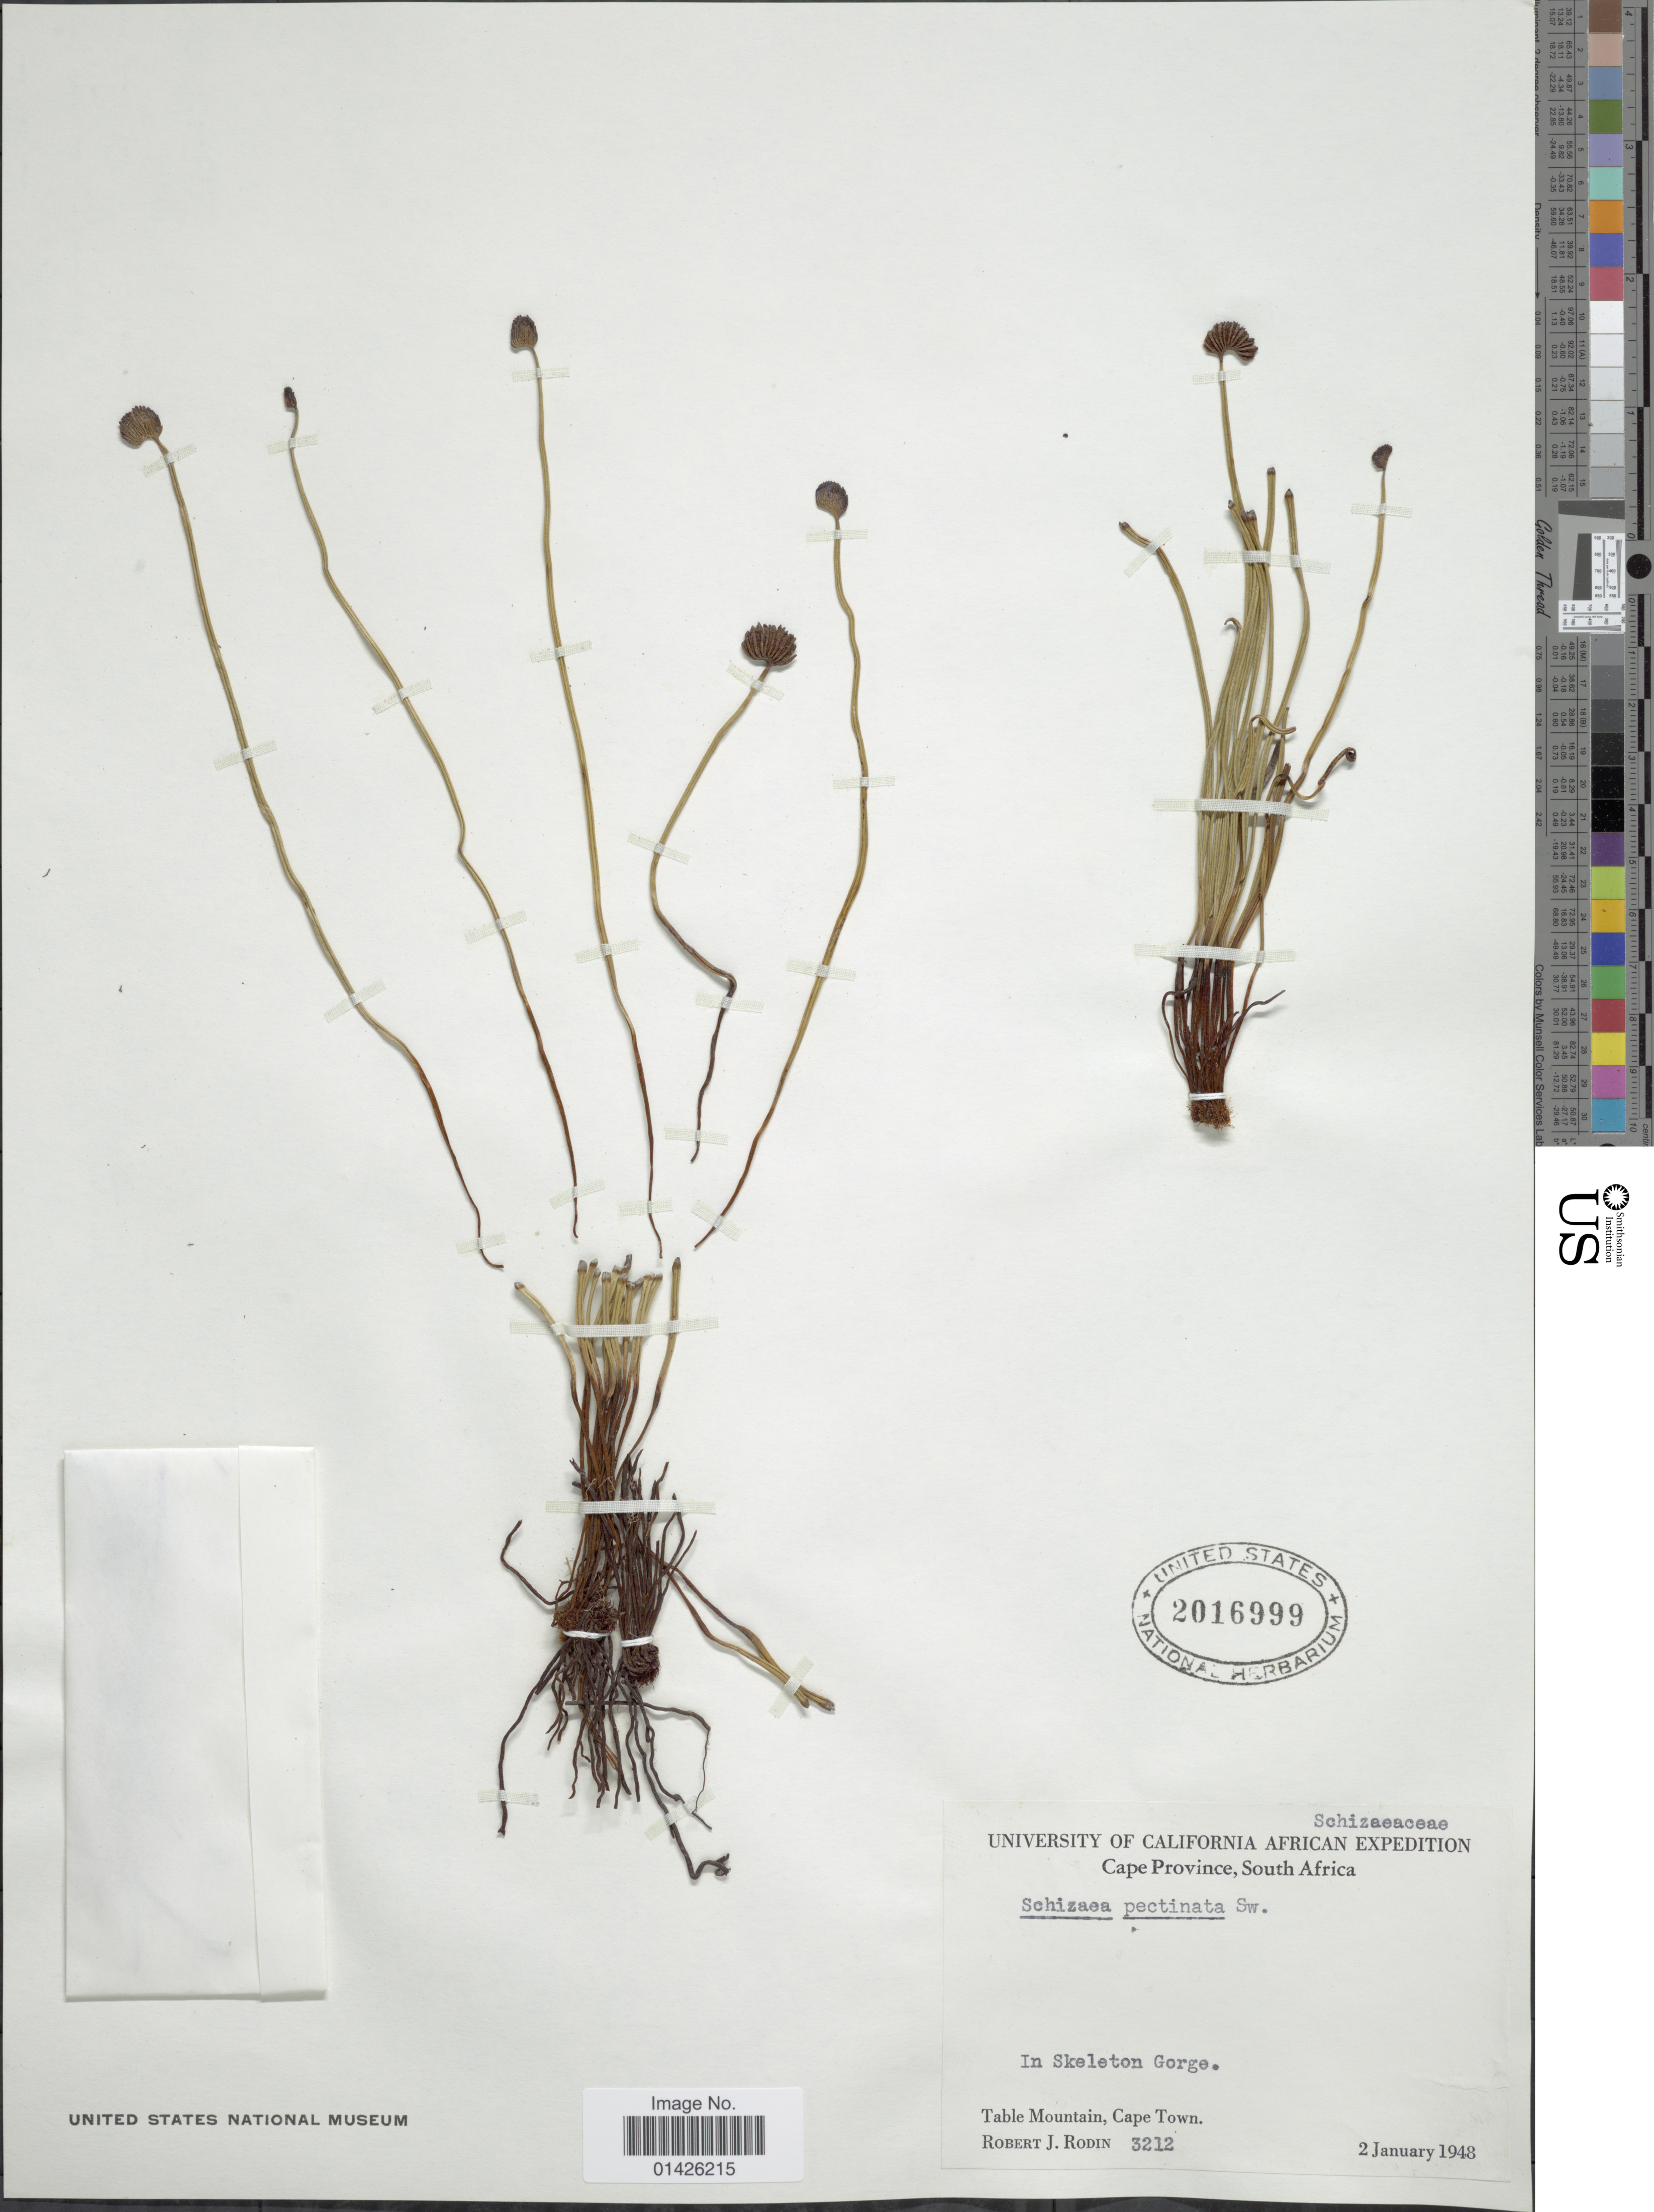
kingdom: Plantae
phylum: Tracheophyta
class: Polypodiopsida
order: Schizaeales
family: Schizaeaceae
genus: Schizaea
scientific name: Schizaea pectinata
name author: (L.) Sw.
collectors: R. J. Rodin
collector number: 3212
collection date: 1948-01-02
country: South Africa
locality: Cape province, Table Mountain, Cape Town, In Skeleton Gorge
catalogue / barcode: US 2016999